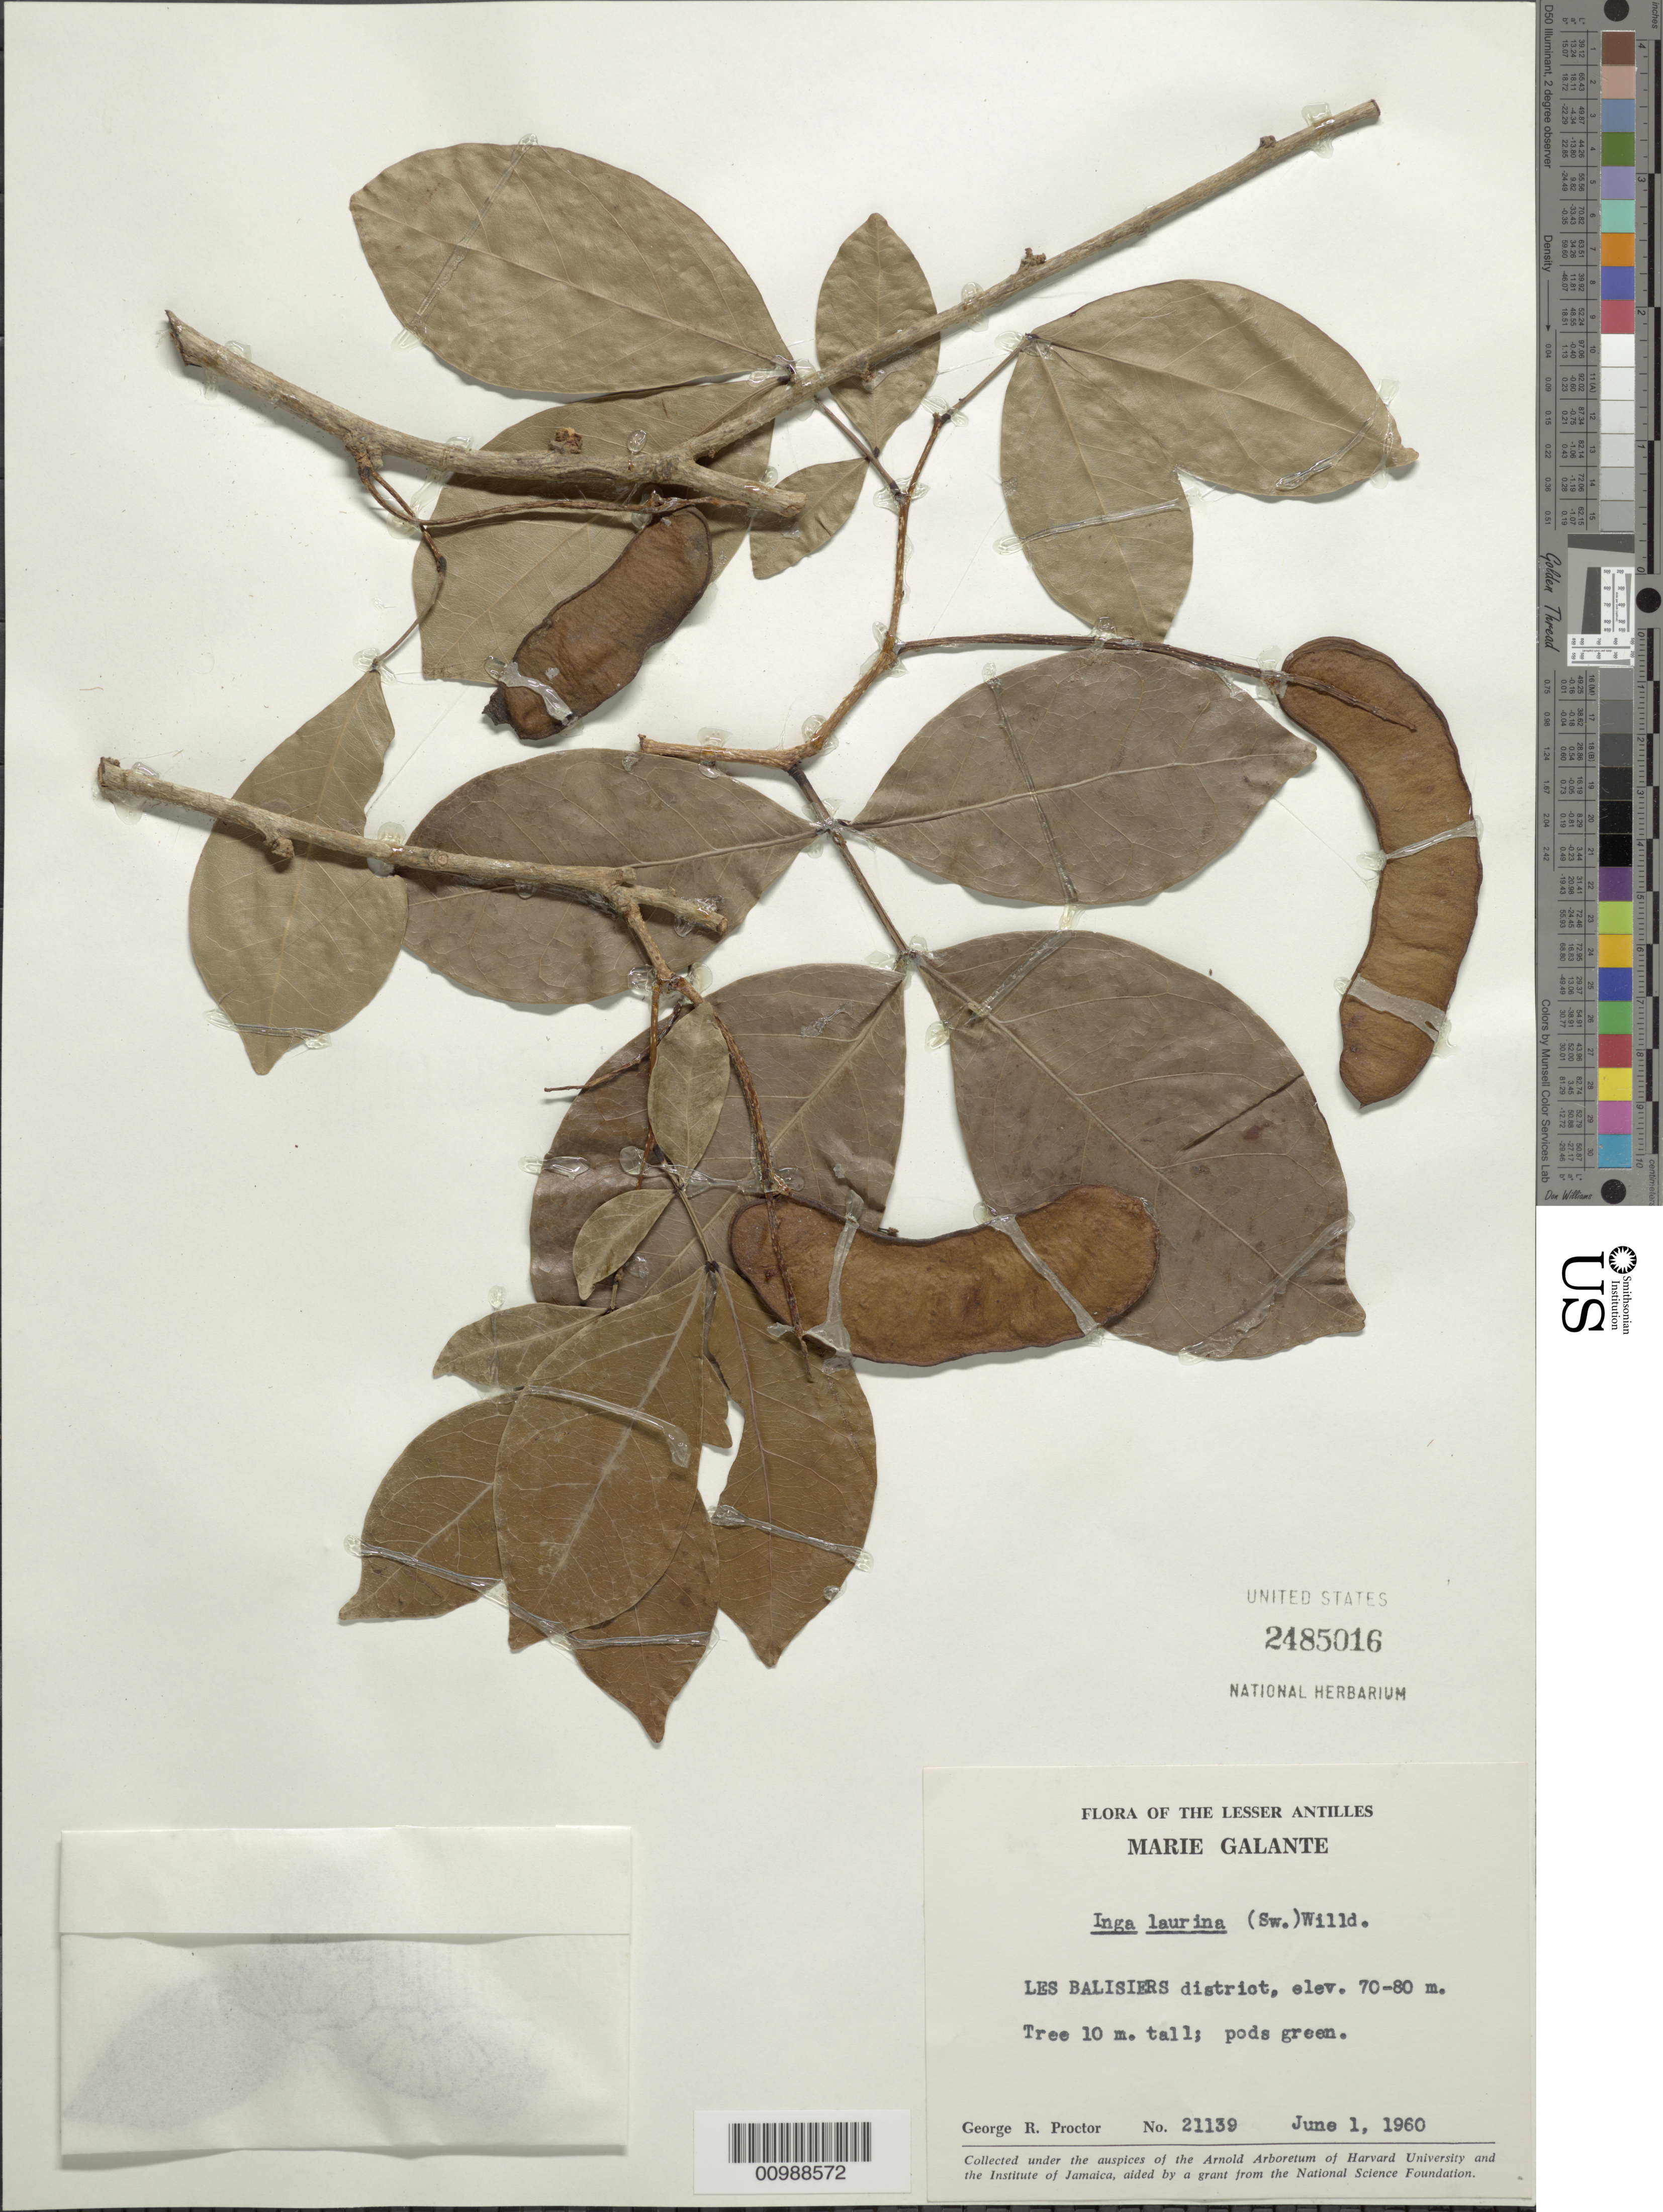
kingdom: Plantae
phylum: Tracheophyta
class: Magnoliopsida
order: Fabales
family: Fabaceae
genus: Inga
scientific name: Inga laurina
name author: (Sw.) Willd.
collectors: G. R. Proctor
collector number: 21139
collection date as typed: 01 Jun 1960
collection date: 1960-06-01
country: Guadeloupe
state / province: Les Balisiers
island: Marie Galante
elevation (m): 70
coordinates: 0 N, 0 E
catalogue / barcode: US 2485016